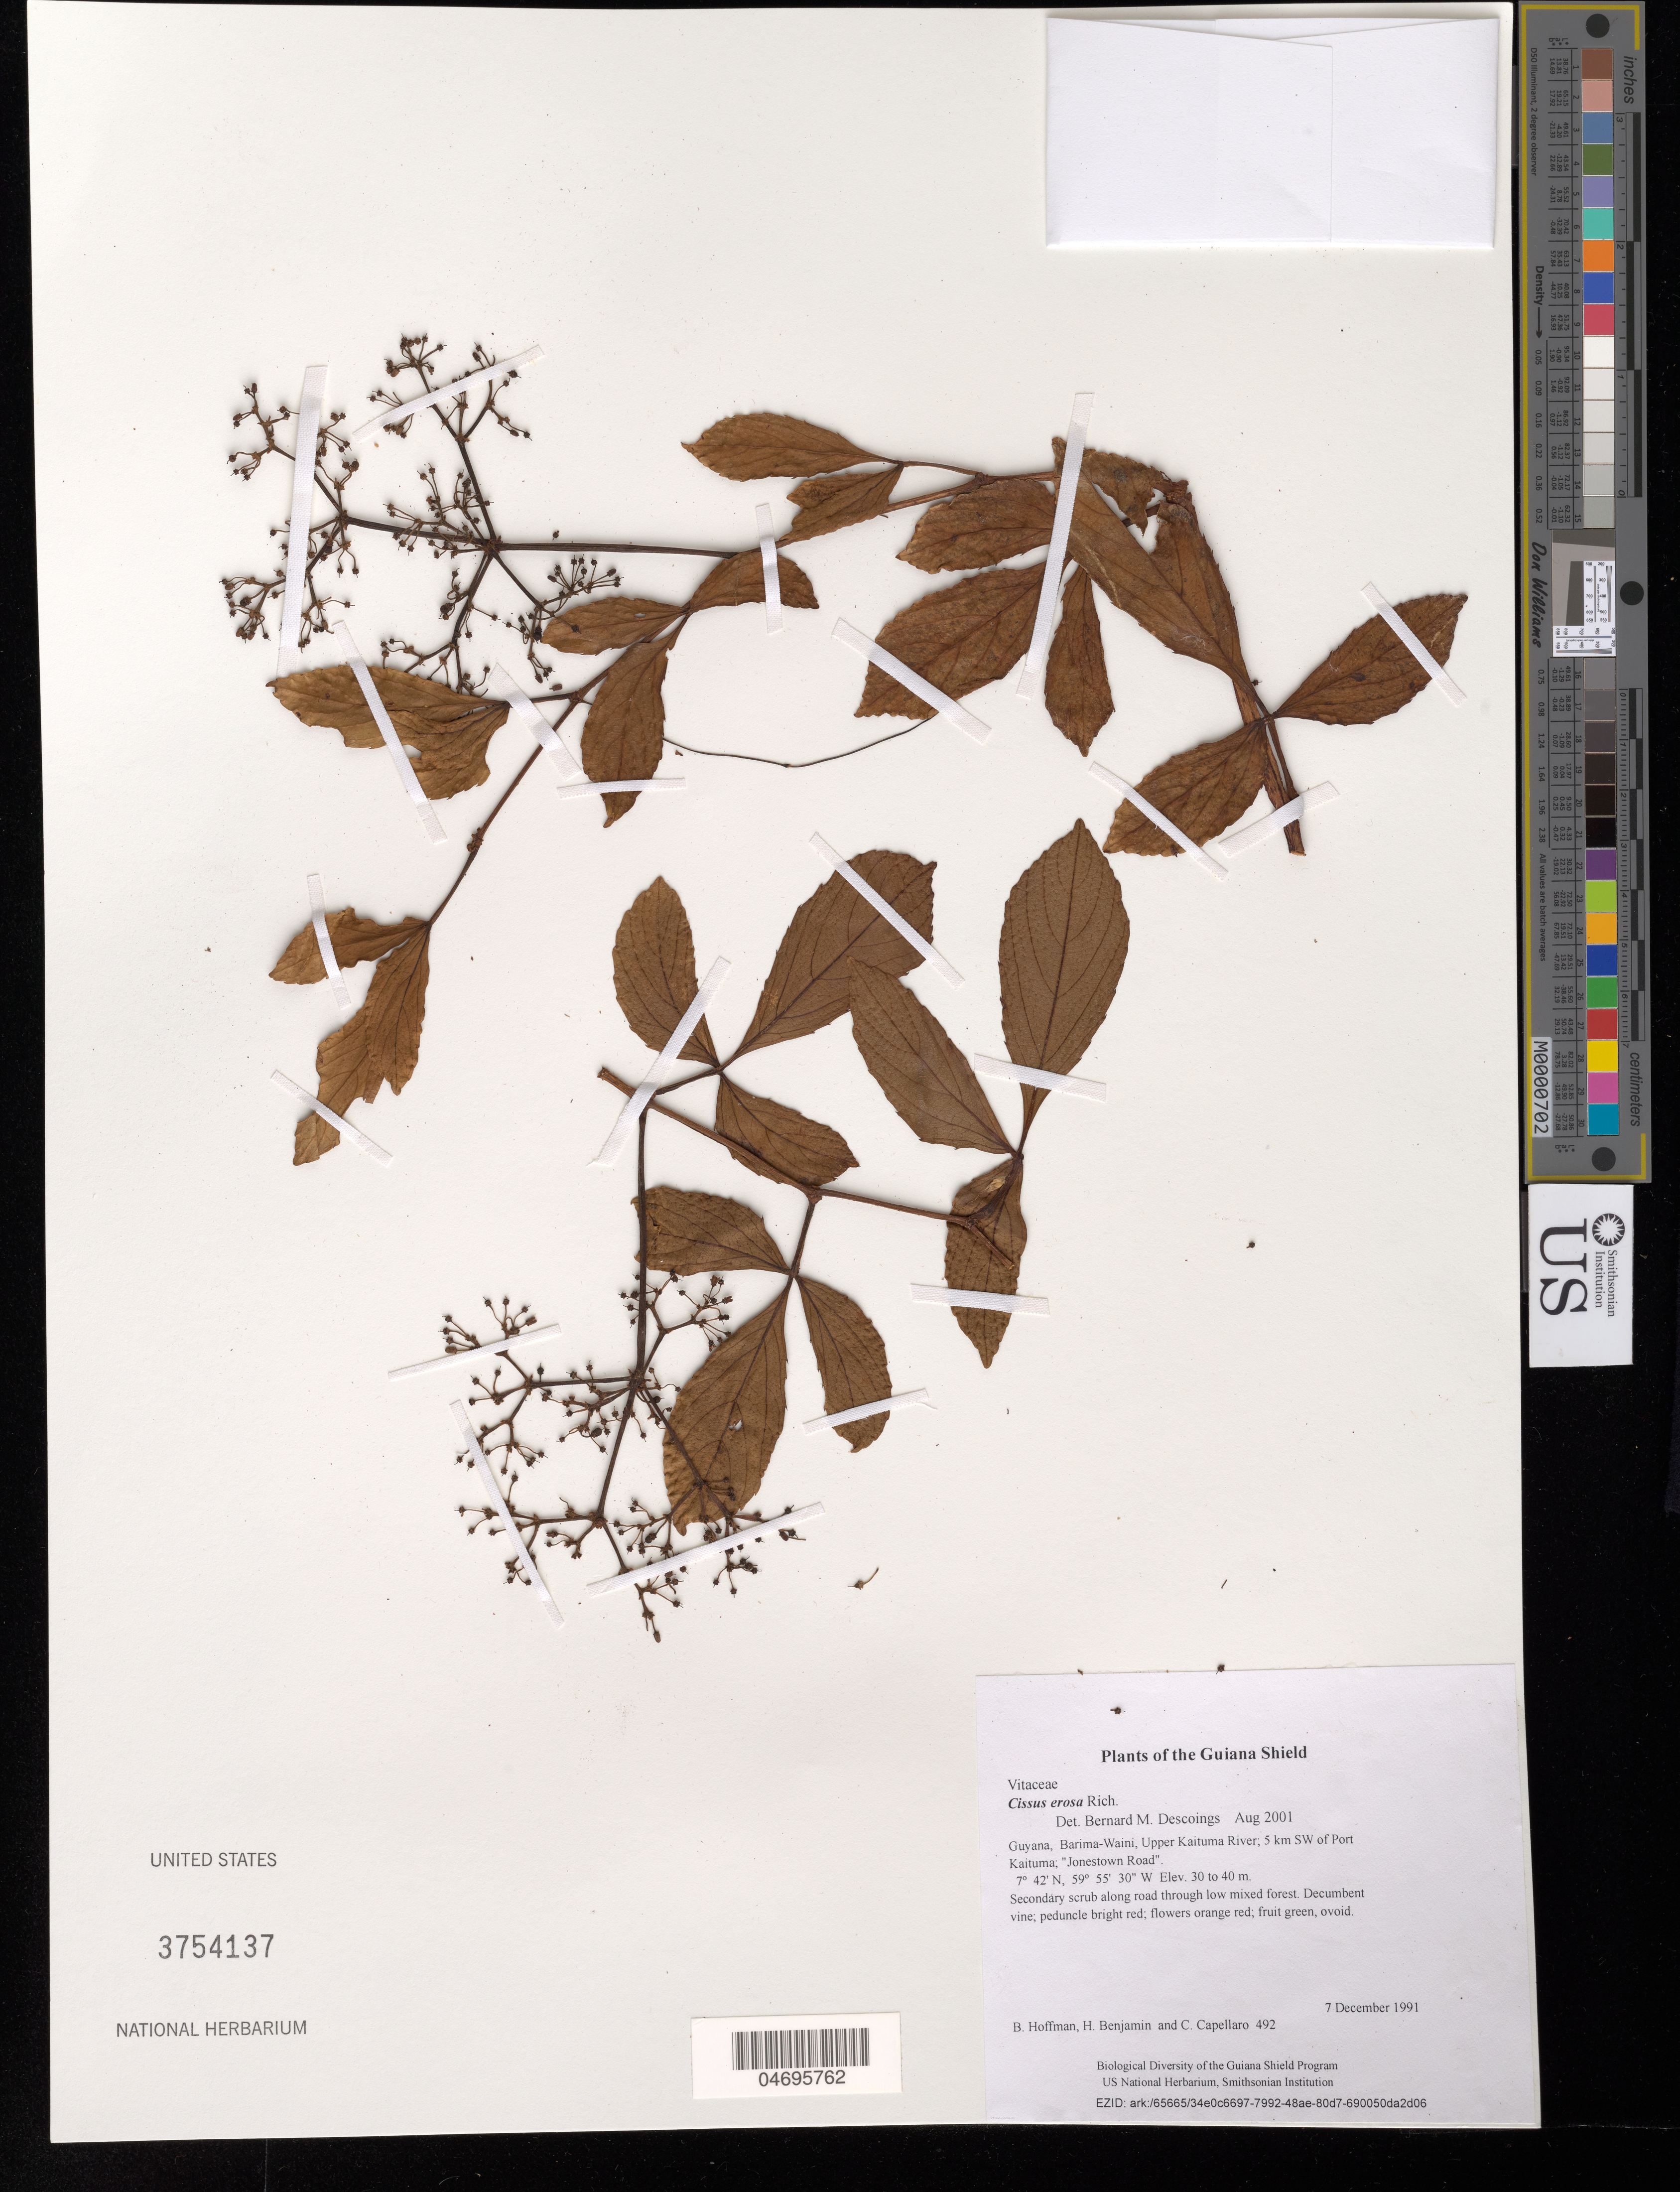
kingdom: Plantae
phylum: Tracheophyta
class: Magnoliopsida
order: Vitales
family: Vitaceae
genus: Cissus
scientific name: Cissus erosa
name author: Rich.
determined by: Descoings, B. M.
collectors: B. Hoffman, H. Benjamin & C. Capellaro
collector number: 492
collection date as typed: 7 December 1991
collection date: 1991-12-07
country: Guyana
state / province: Barima-Waini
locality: Upper Kaituma River; 5 km SW of Port Kaituma; "Jonestown Road"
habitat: Secondary scrub along road through low mixed forest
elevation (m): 30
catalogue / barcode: US 3754137